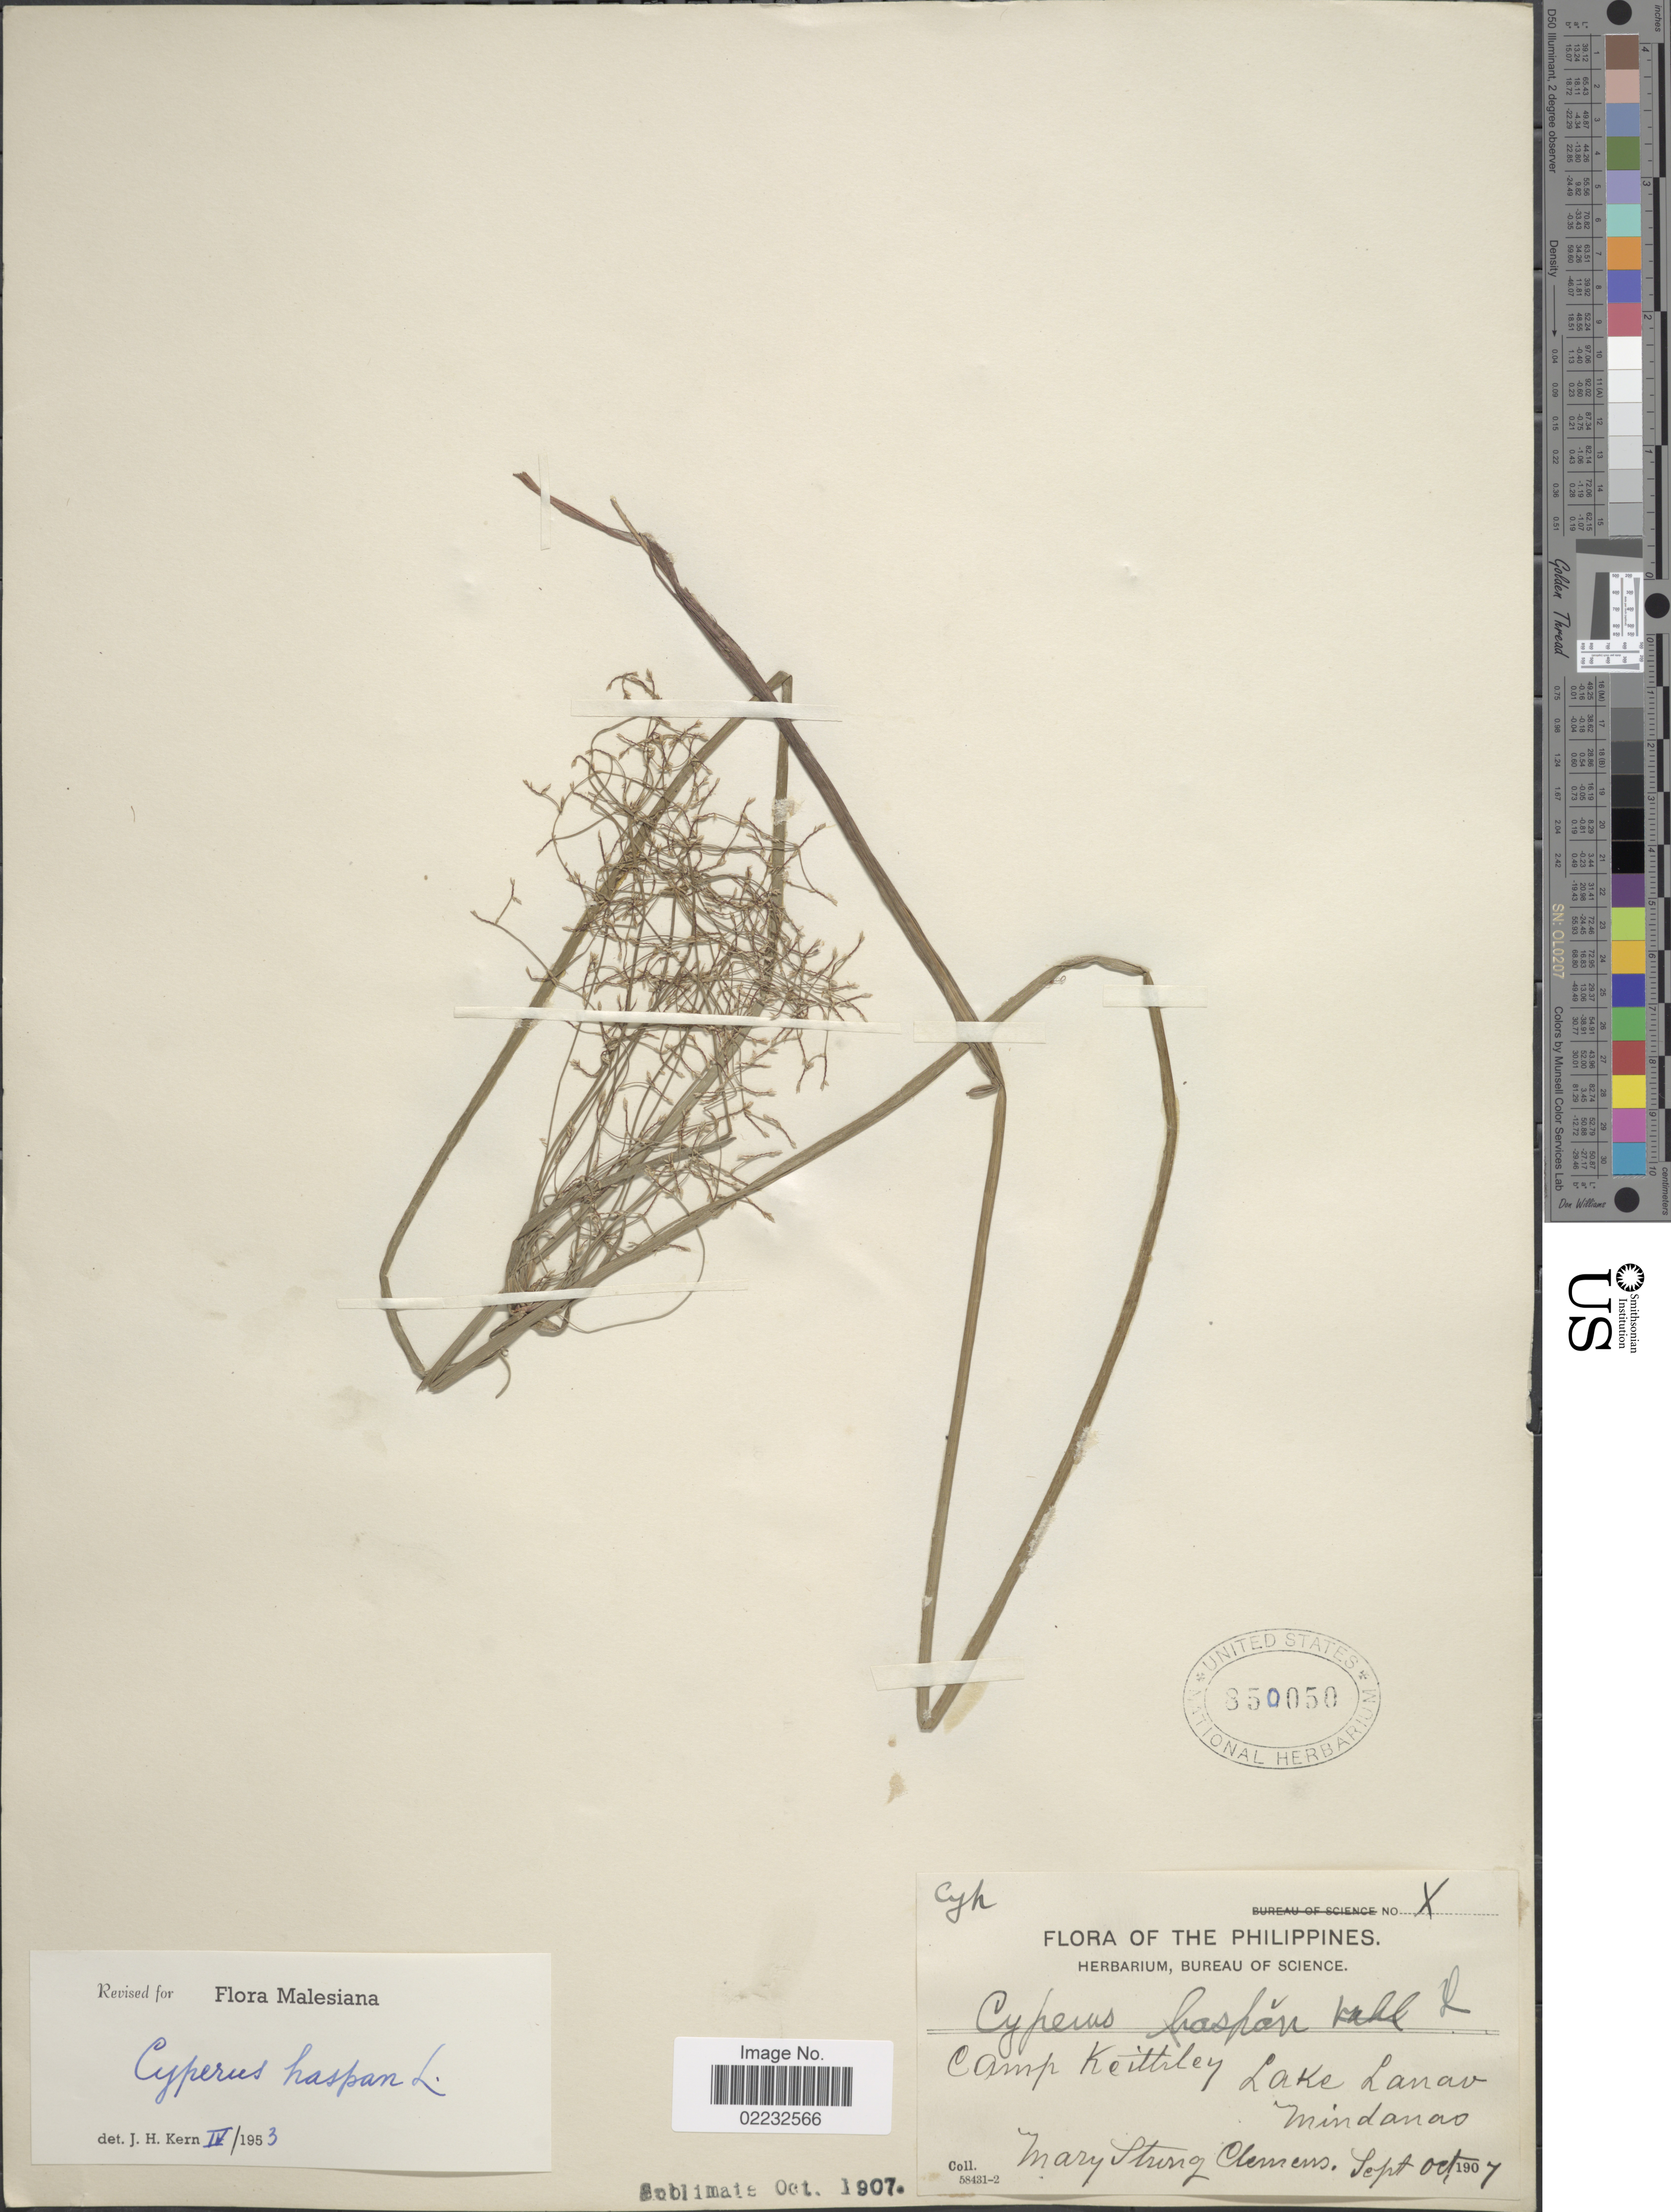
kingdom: Plantae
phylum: Tracheophyta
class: Liliopsida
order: Poales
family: Cyperaceae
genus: Cyperus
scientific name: Cyperus haspan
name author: L.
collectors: M. S. Clemens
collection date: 1907-09/1907-10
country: Philippines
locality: Camp Keithley, Lake Lanao, Mindanao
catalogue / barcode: US 850050